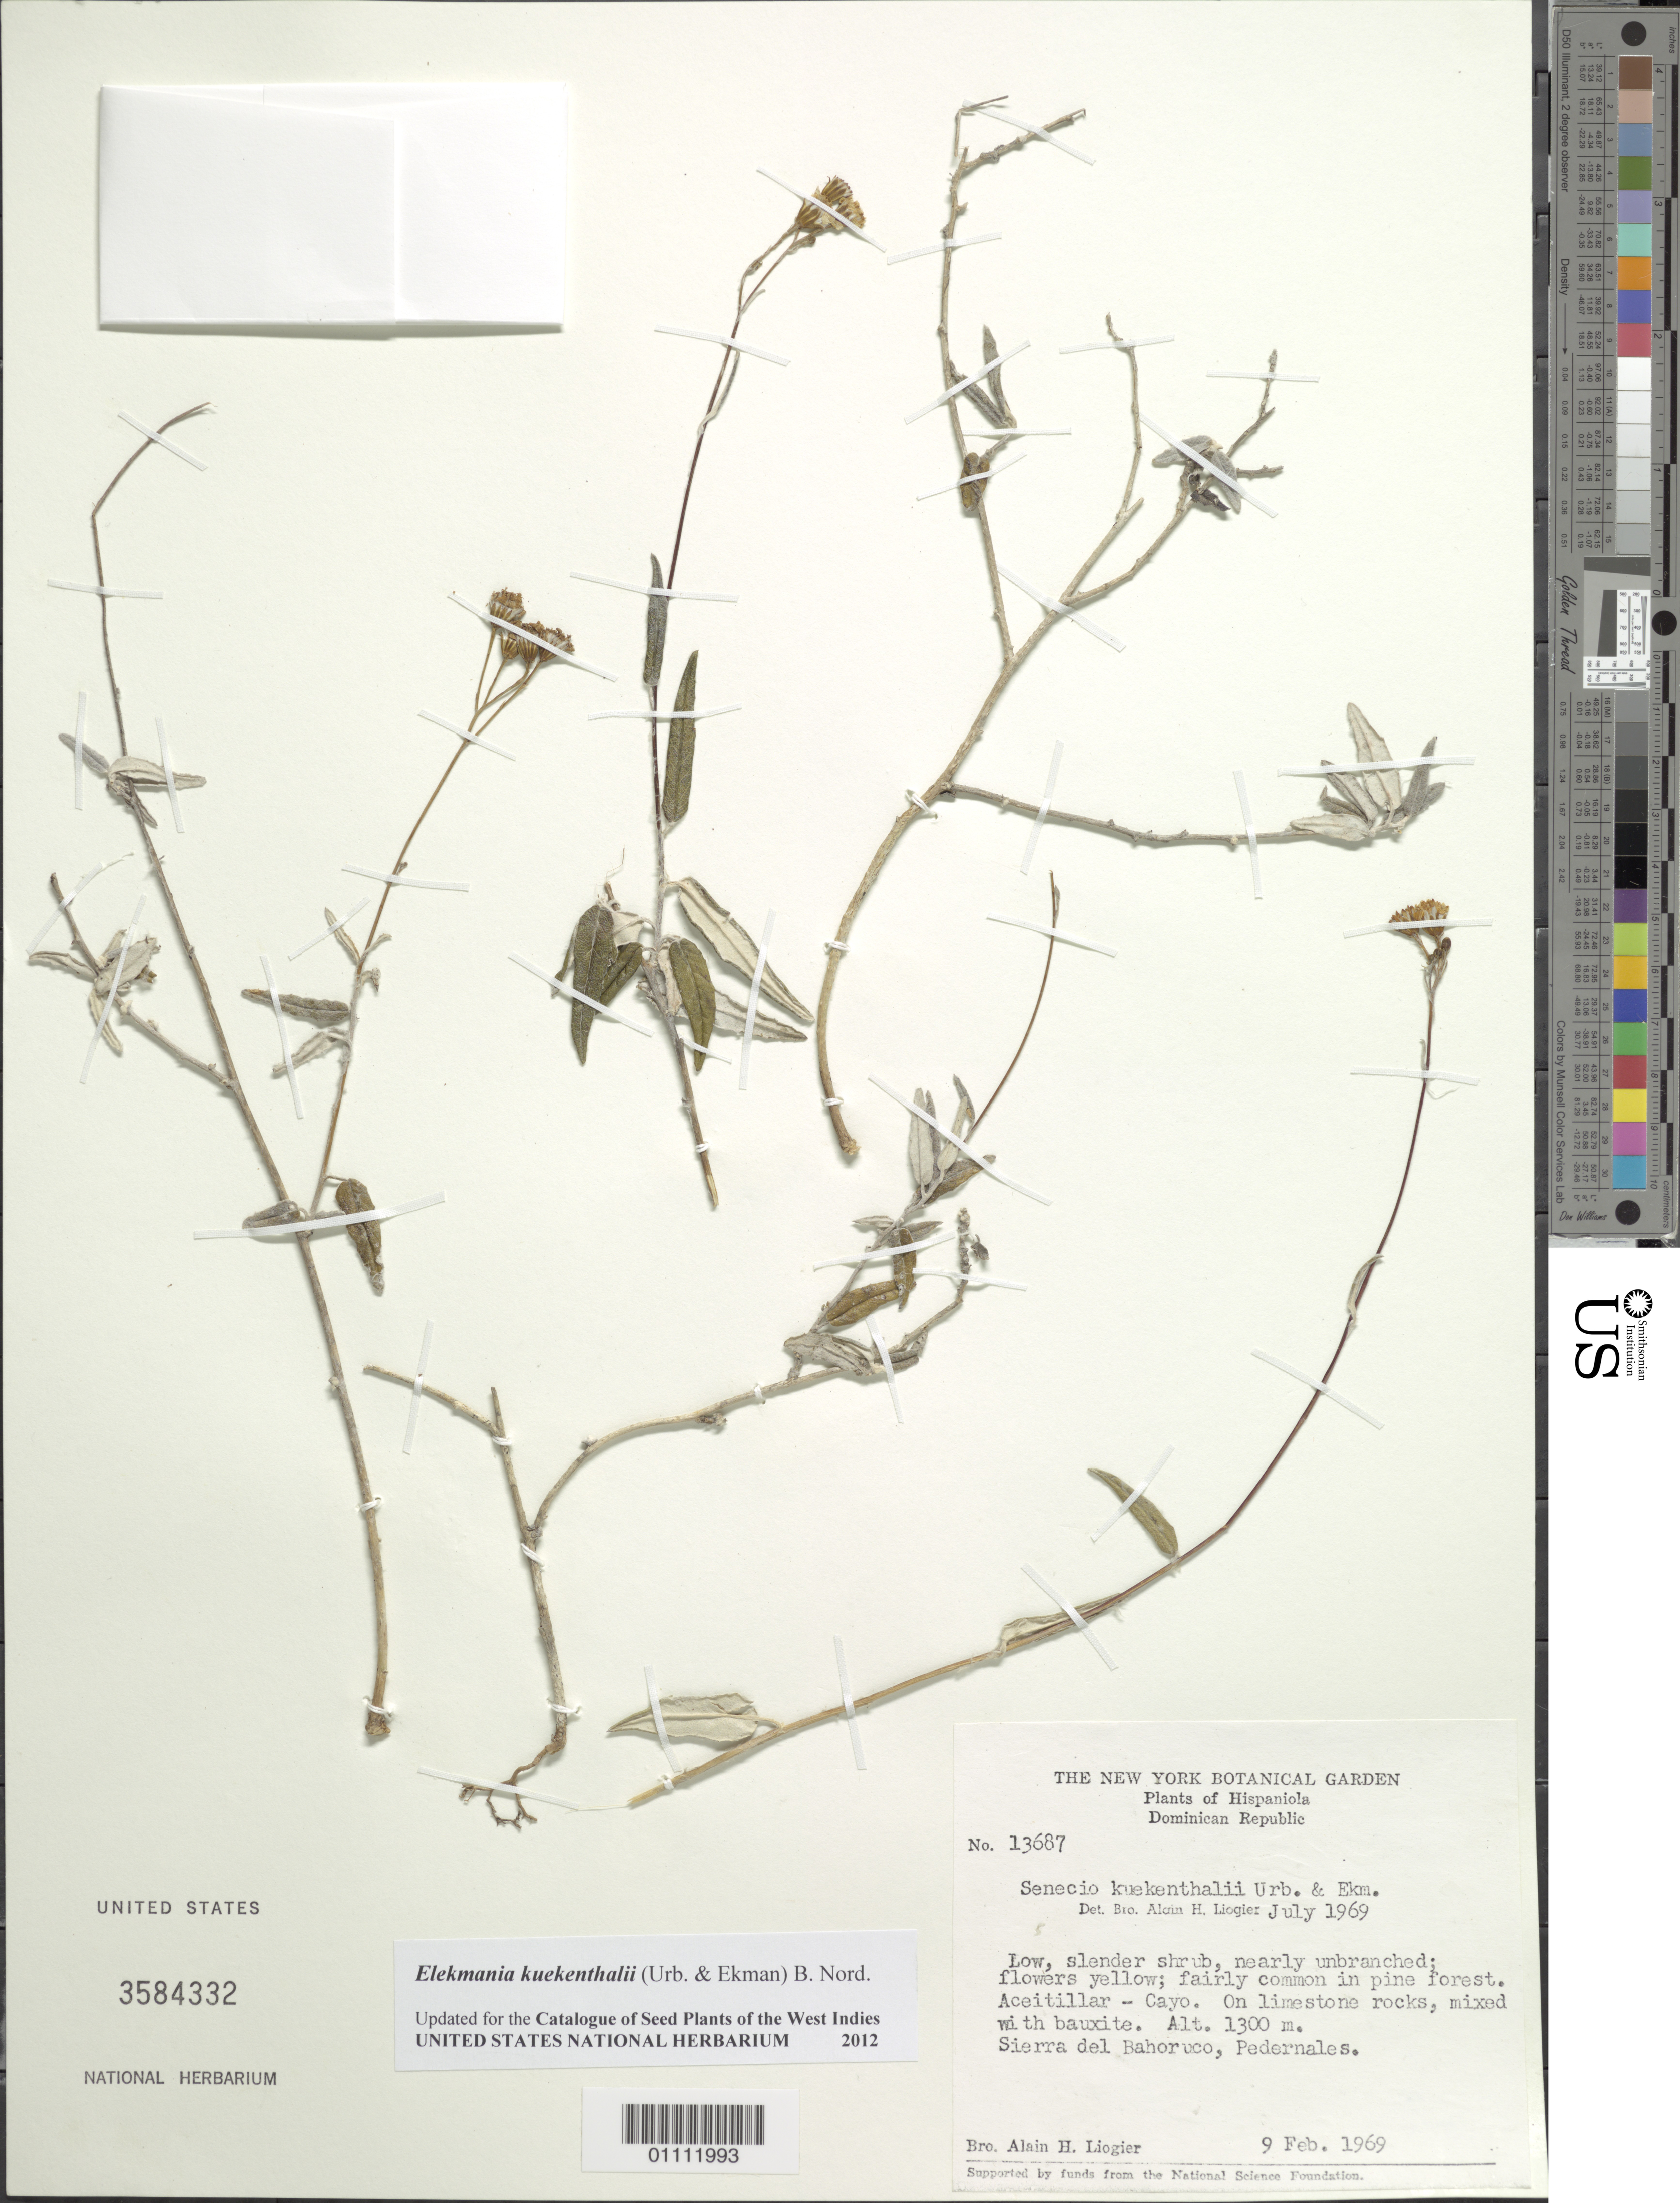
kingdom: Plantae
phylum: Tracheophyta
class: Magnoliopsida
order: Asterales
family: Asteraceae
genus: Senecio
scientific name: Senecio kuekenthalii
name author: Urb. & Ekman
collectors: A. H. Liogier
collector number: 13687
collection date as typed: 09 Feb 1969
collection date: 1969-02-09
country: Dominican Republic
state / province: Pedernales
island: Hispaniola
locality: Sierra del Bahoruco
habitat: In pine forest, fairly common; on limestone rocks, mixed with bauxite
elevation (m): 1300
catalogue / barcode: US 3584332